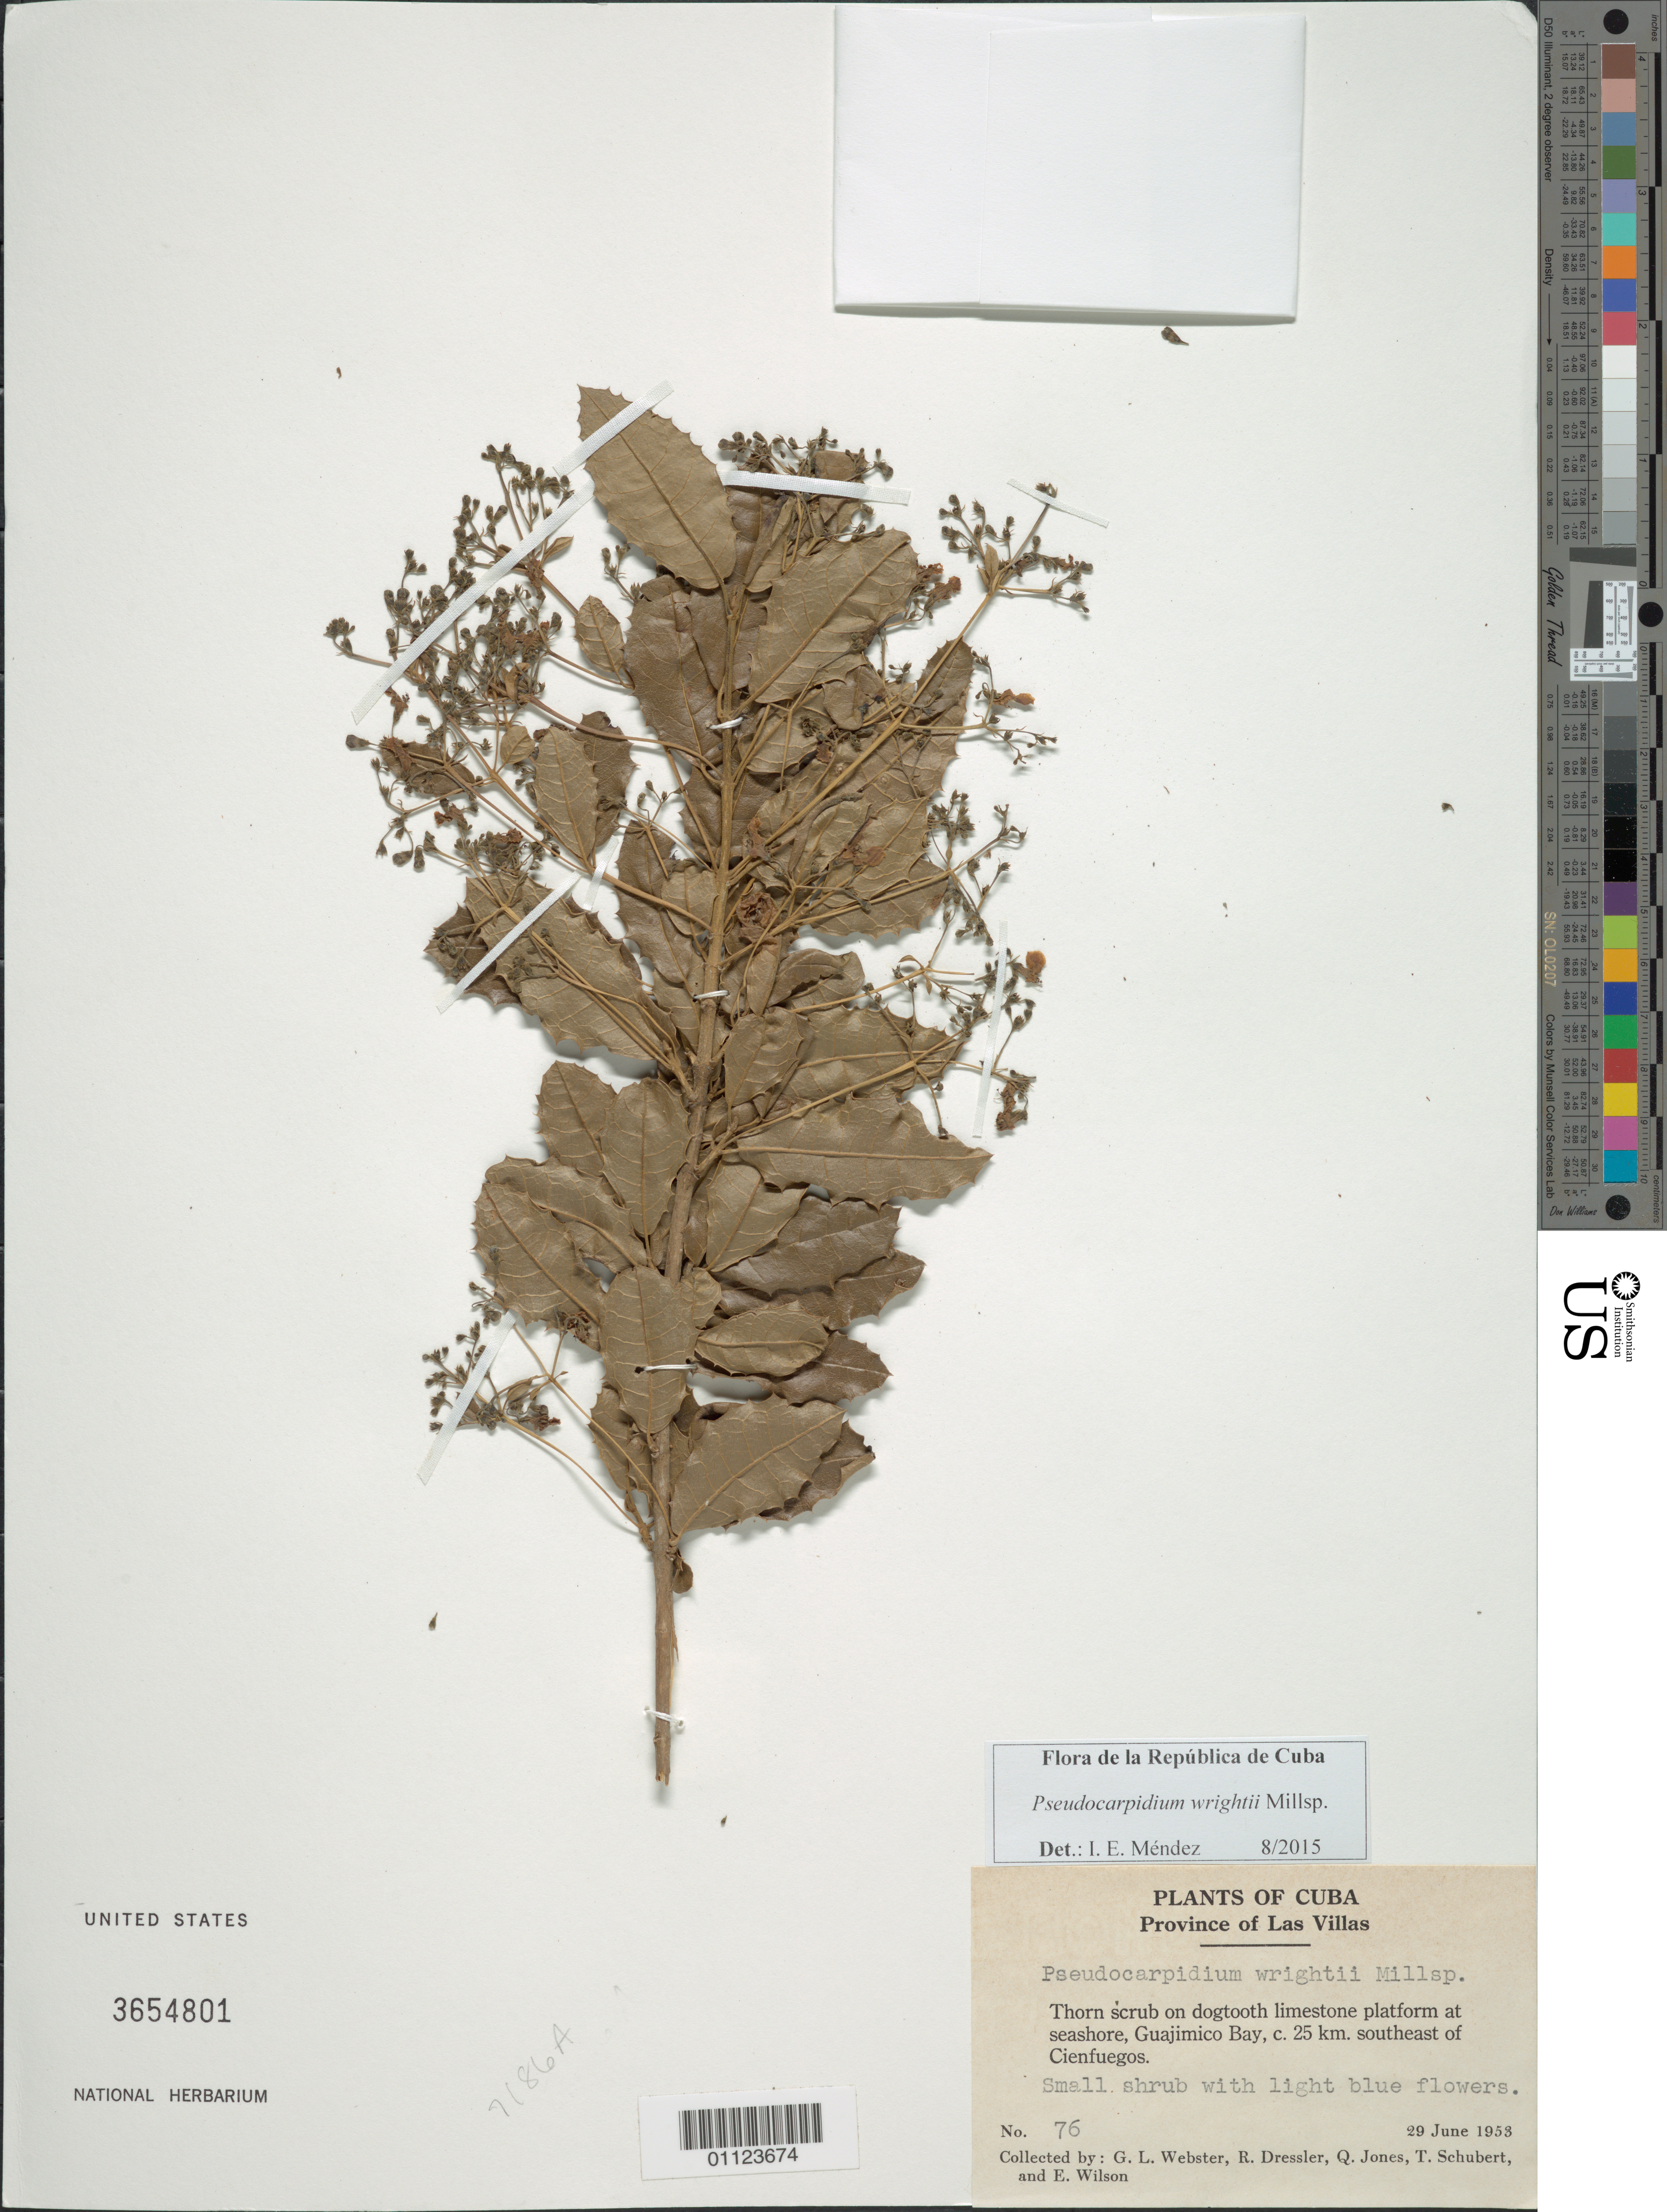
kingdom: Plantae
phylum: Tracheophyta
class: Magnoliopsida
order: Lamiales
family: Lamiaceae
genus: Pseudocarpidium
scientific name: Pseudocarpidium wrightii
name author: Millsp.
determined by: Baró Oliedo, I.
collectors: G. L. Webster, R. Dressler, Q. Jones, T. Schubert & E. Wilson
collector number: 76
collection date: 1953-06-29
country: Cuba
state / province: Cienfuegos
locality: Province of Las Villas, Guajimico Bay, about 25 km SE of Cienfuegos.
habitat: Thorn scrub on dogtooth limestone platform at seashore.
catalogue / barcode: US 3654801